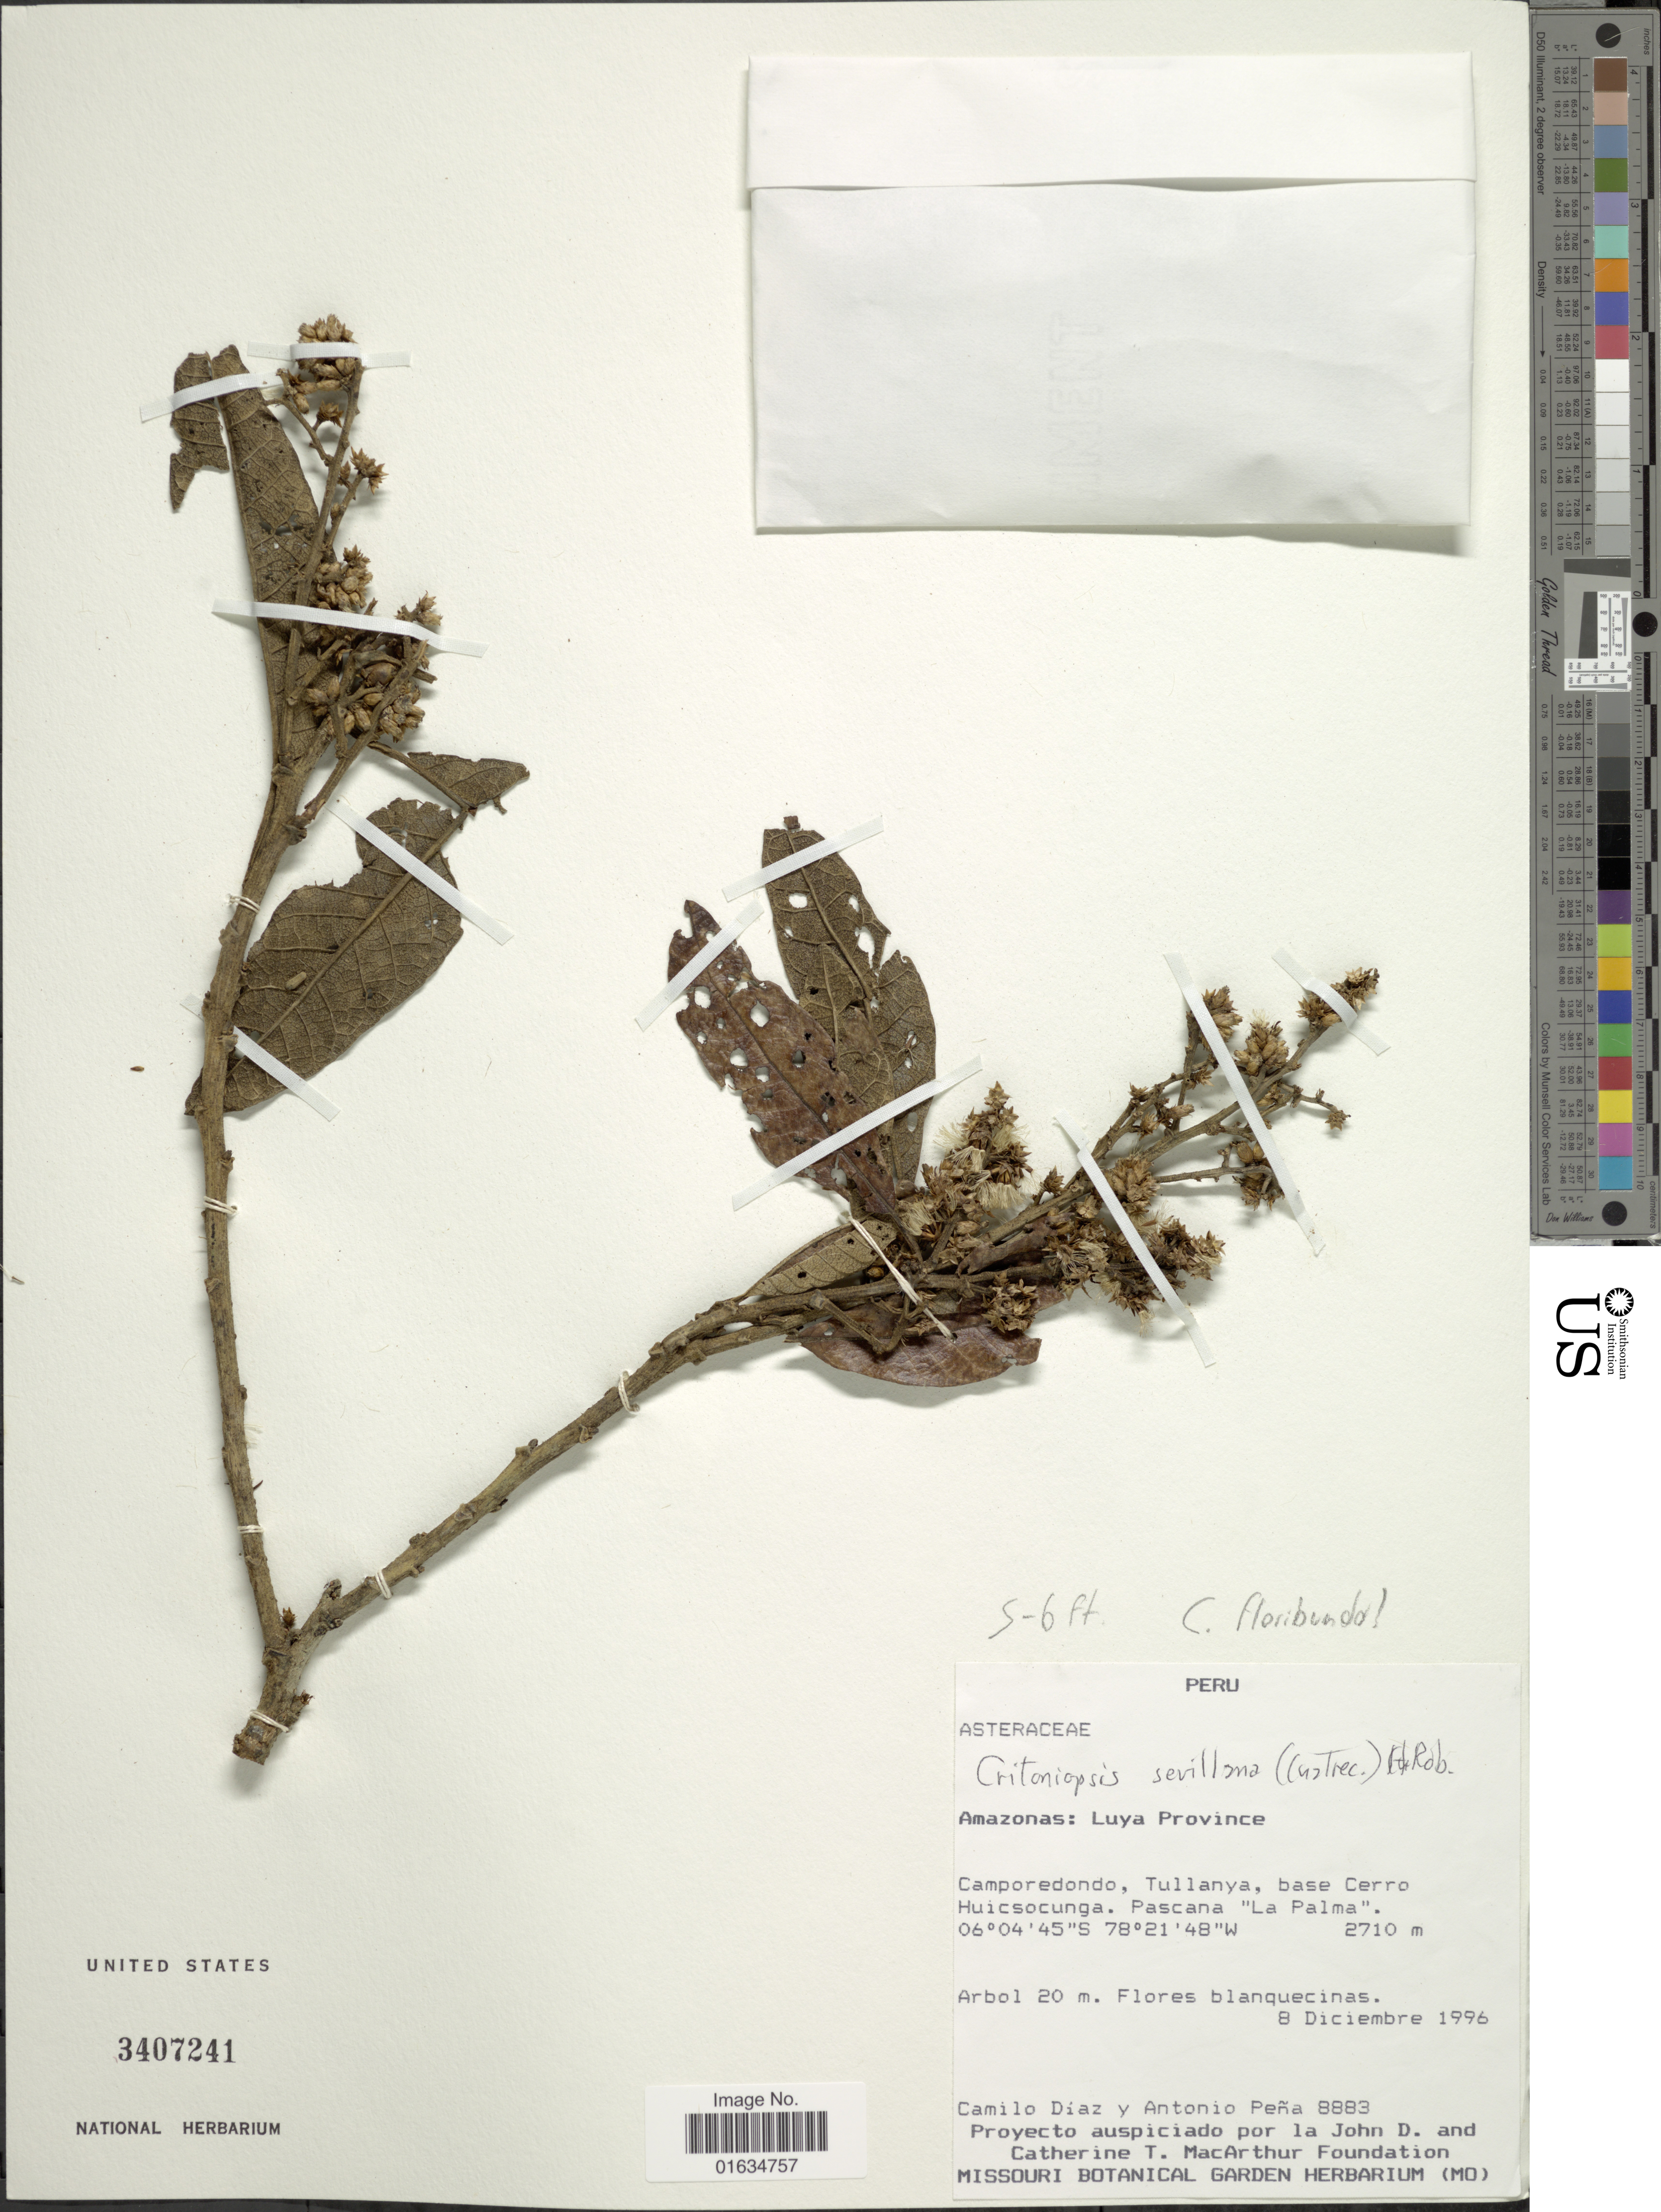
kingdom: Plantae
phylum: Tracheophyta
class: Magnoliopsida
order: Asterales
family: Asteraceae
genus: Critoniopsis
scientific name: Critoniopsis floribunda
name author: (Kunth) H. Rob.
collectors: C. Díaz & A. Peña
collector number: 8883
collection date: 1996-12-08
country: Peru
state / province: Amazonas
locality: Luya Province, Camporedondo, Tulanya, base Cerro Huicsocunga, Pascana "La Palma".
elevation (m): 2710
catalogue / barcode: US 3407241